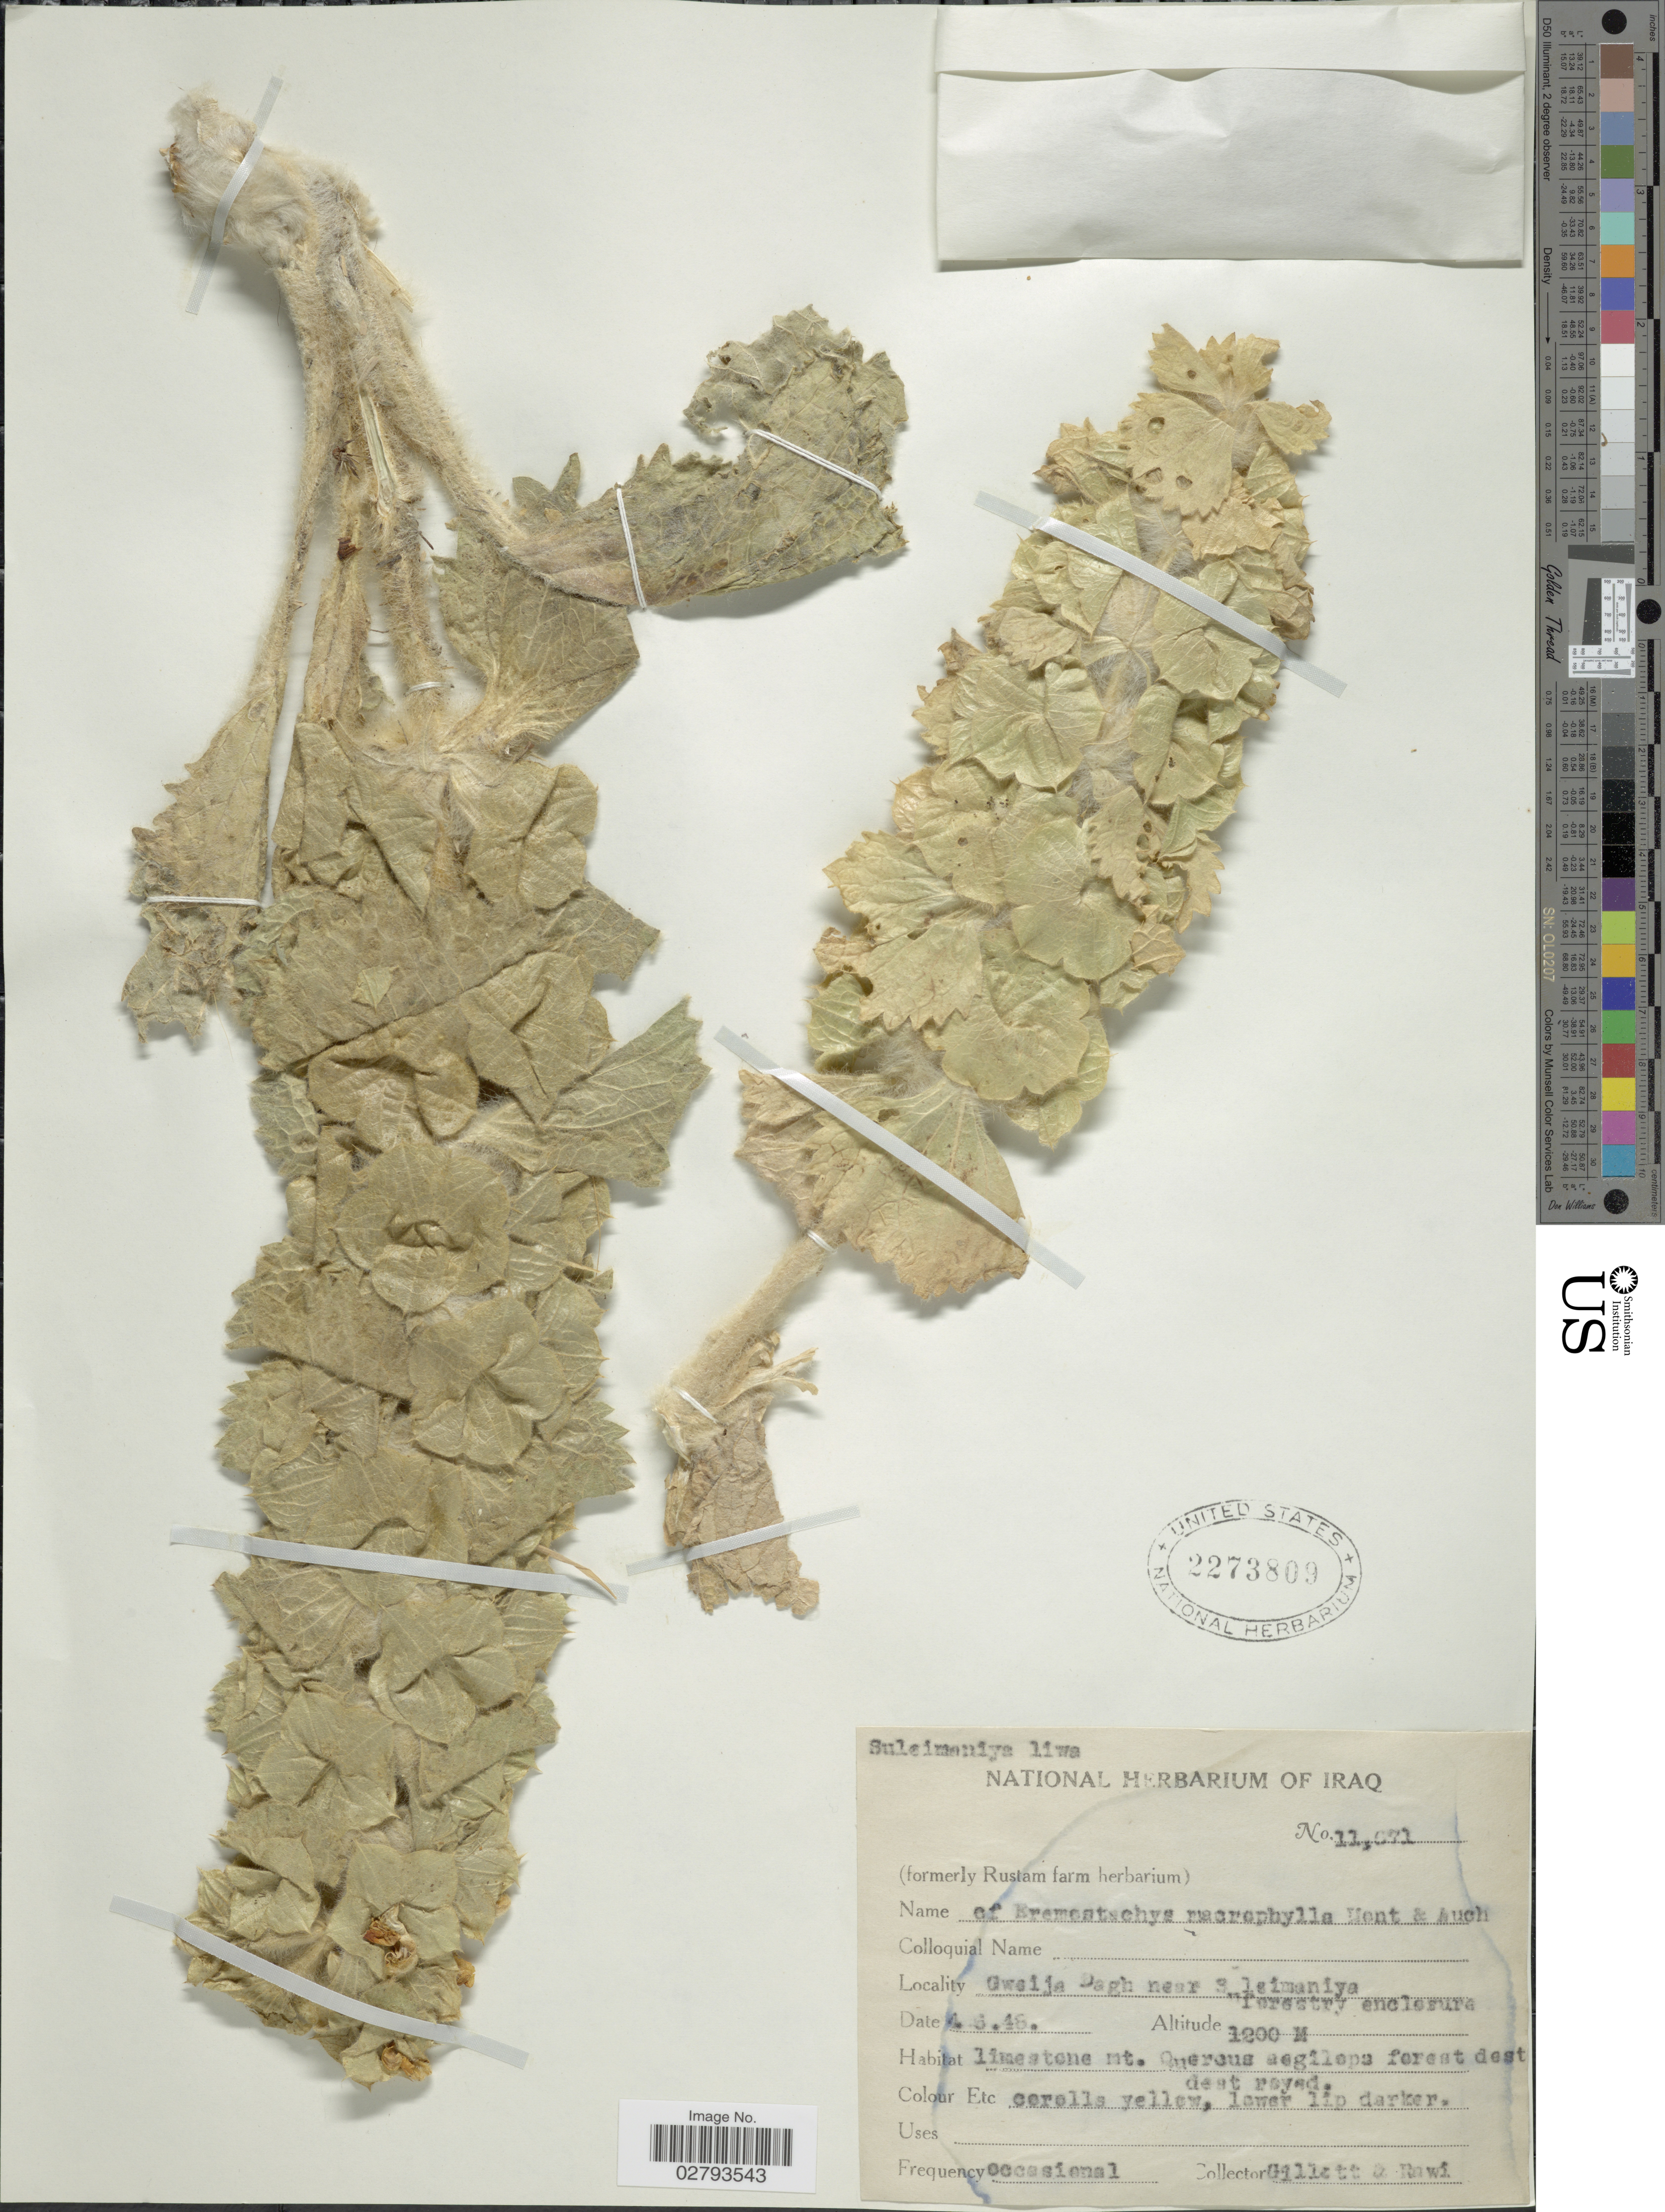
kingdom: Plantae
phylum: Tracheophyta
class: Magnoliopsida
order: Lamiales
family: Lamiaceae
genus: Eremostachys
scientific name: Eremostachys macrophylla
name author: Montbret & Aucher ex Benth.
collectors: Gillett, -- & -. Rawi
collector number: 11671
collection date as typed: Transcribed d/m/y: 4/6/48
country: Iraq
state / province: As Sulaymānīyah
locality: Suleimaniya liwa. Gweija Dagh near Suleimaniya "Forestry enclosure".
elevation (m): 1200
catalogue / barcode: US 2273809